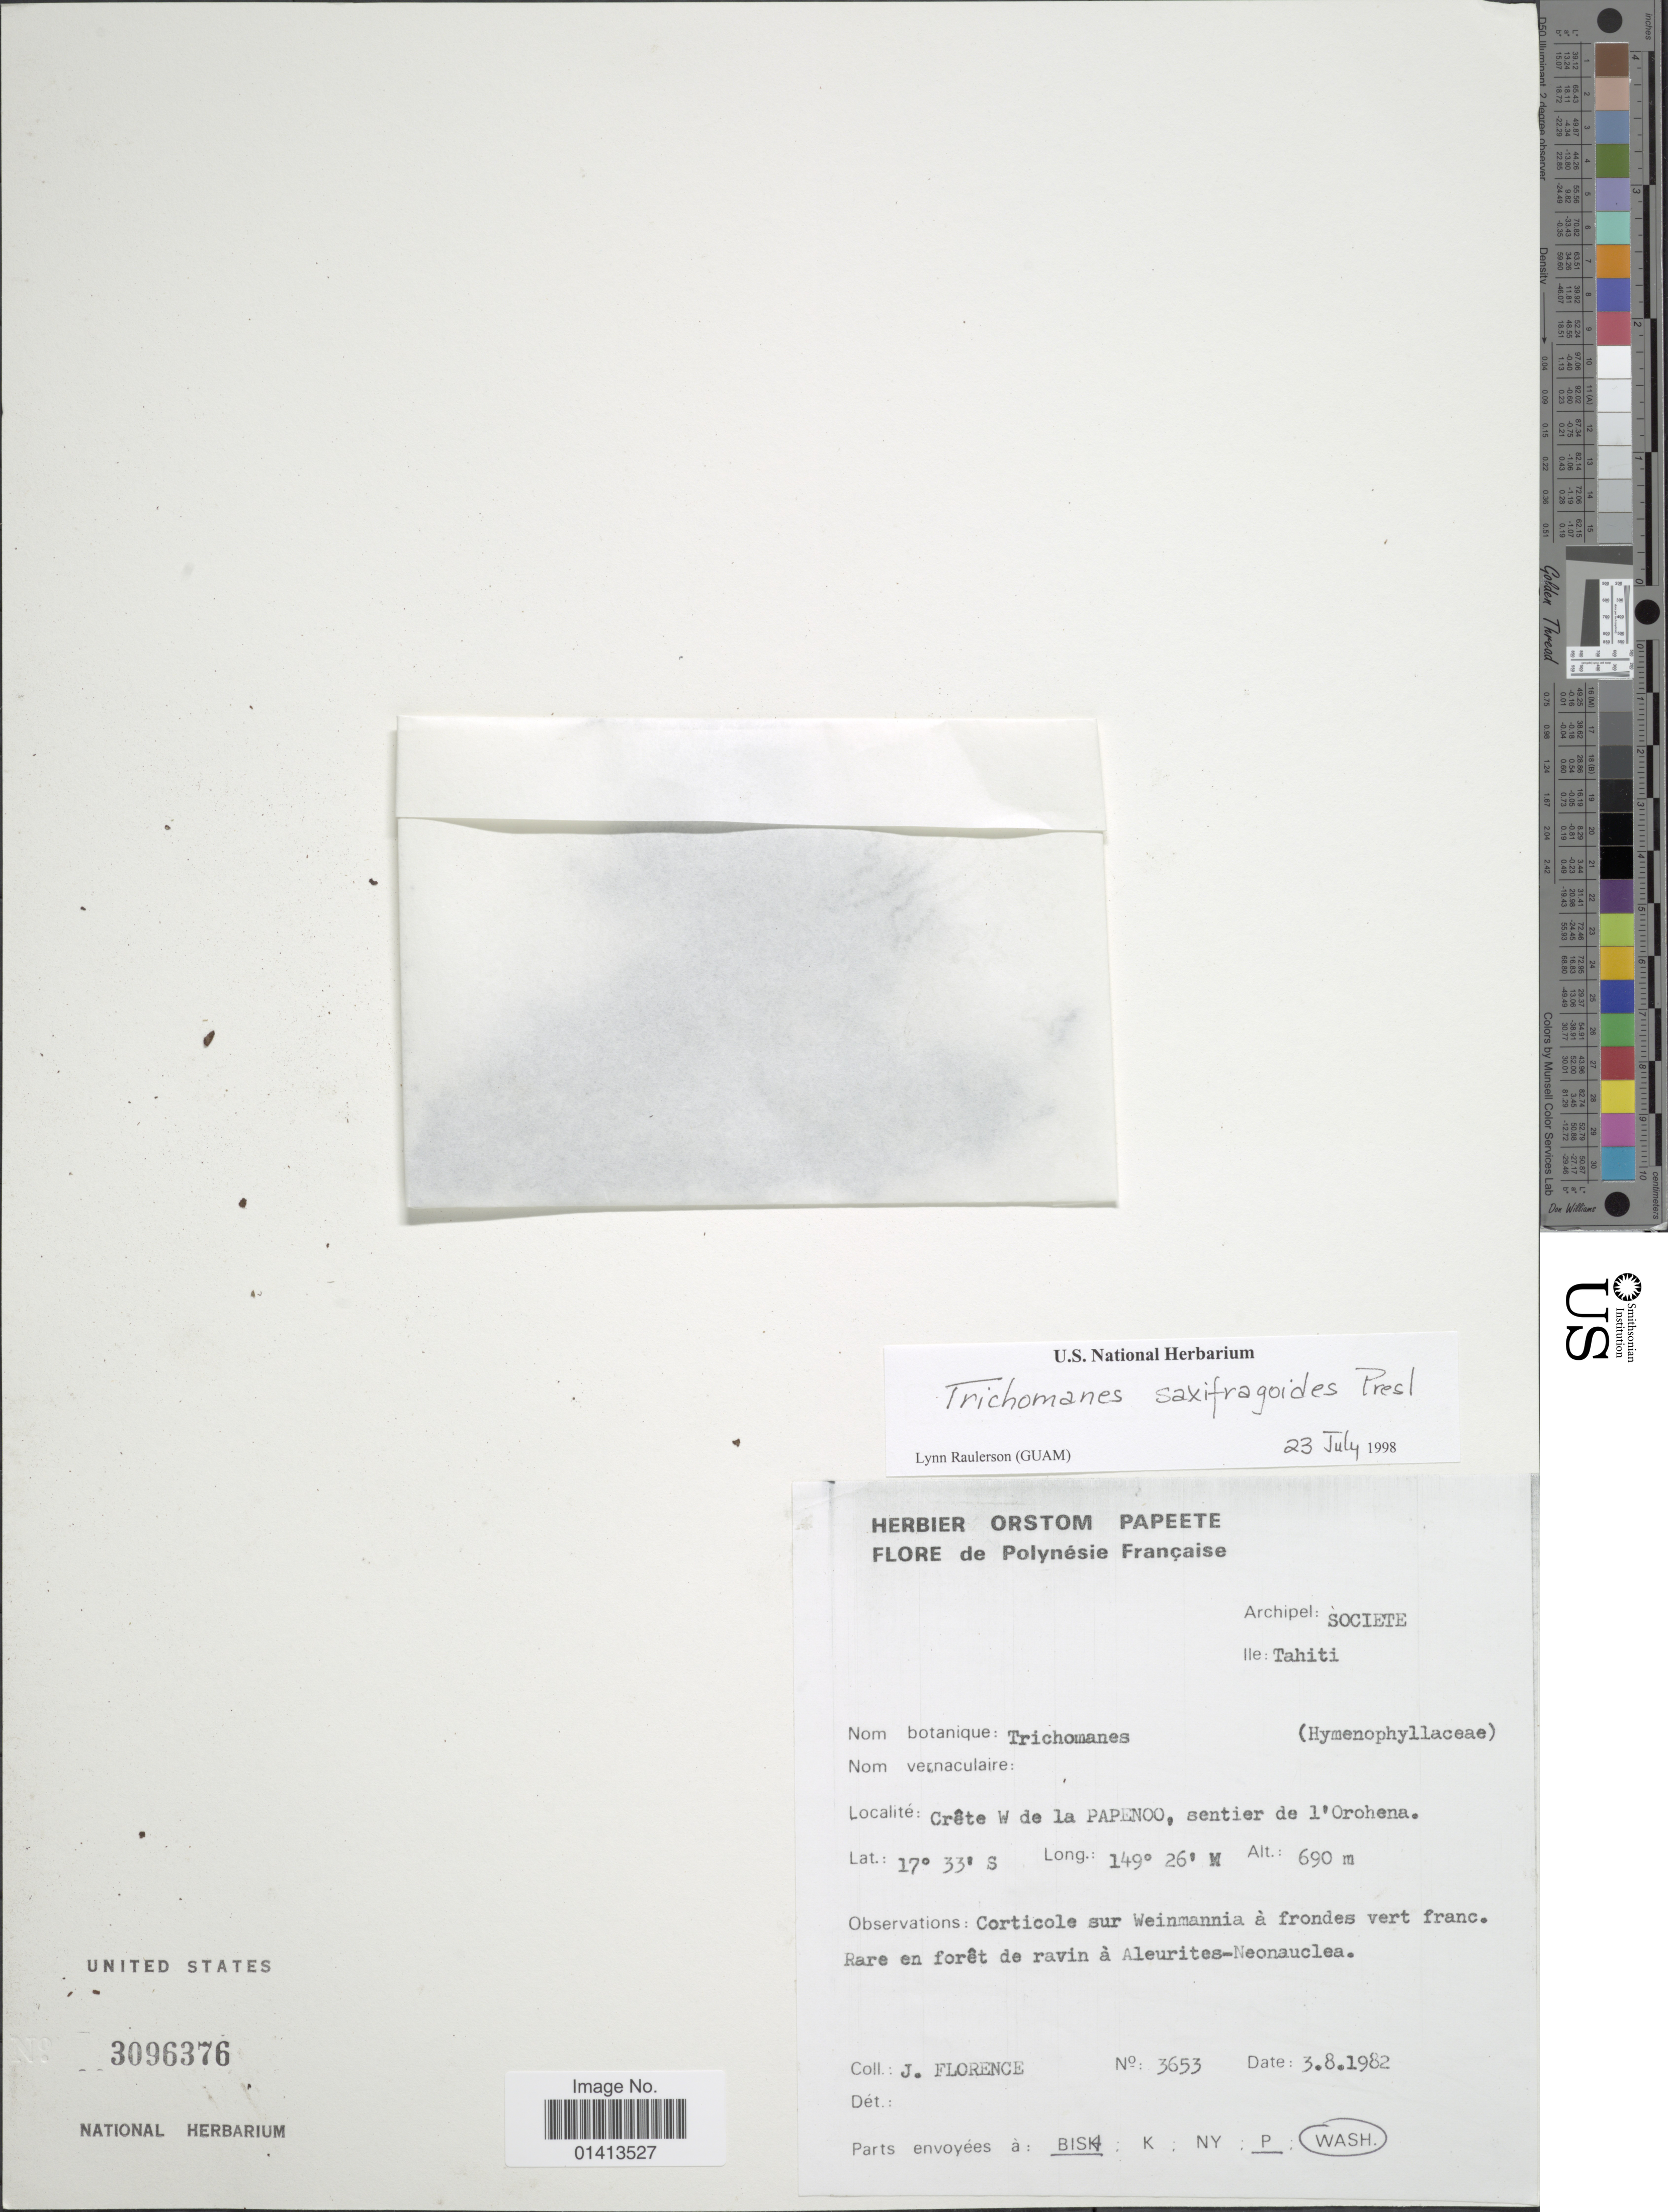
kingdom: Plantae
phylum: Tracheophyta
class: Polypodiopsida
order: Hymenophyllales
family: Hymenophyllaceae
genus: Crepidomanes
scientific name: Crepidomanes saxifragoides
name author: (C. Presl) P.S. Green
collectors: J. Florence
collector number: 3653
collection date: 1982-08-03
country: French Polynesia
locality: Archipel: Societe, Ile Tahiti, Crëte W de la Papenoo, sentier de l'Orohena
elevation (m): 690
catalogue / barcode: US 3096376